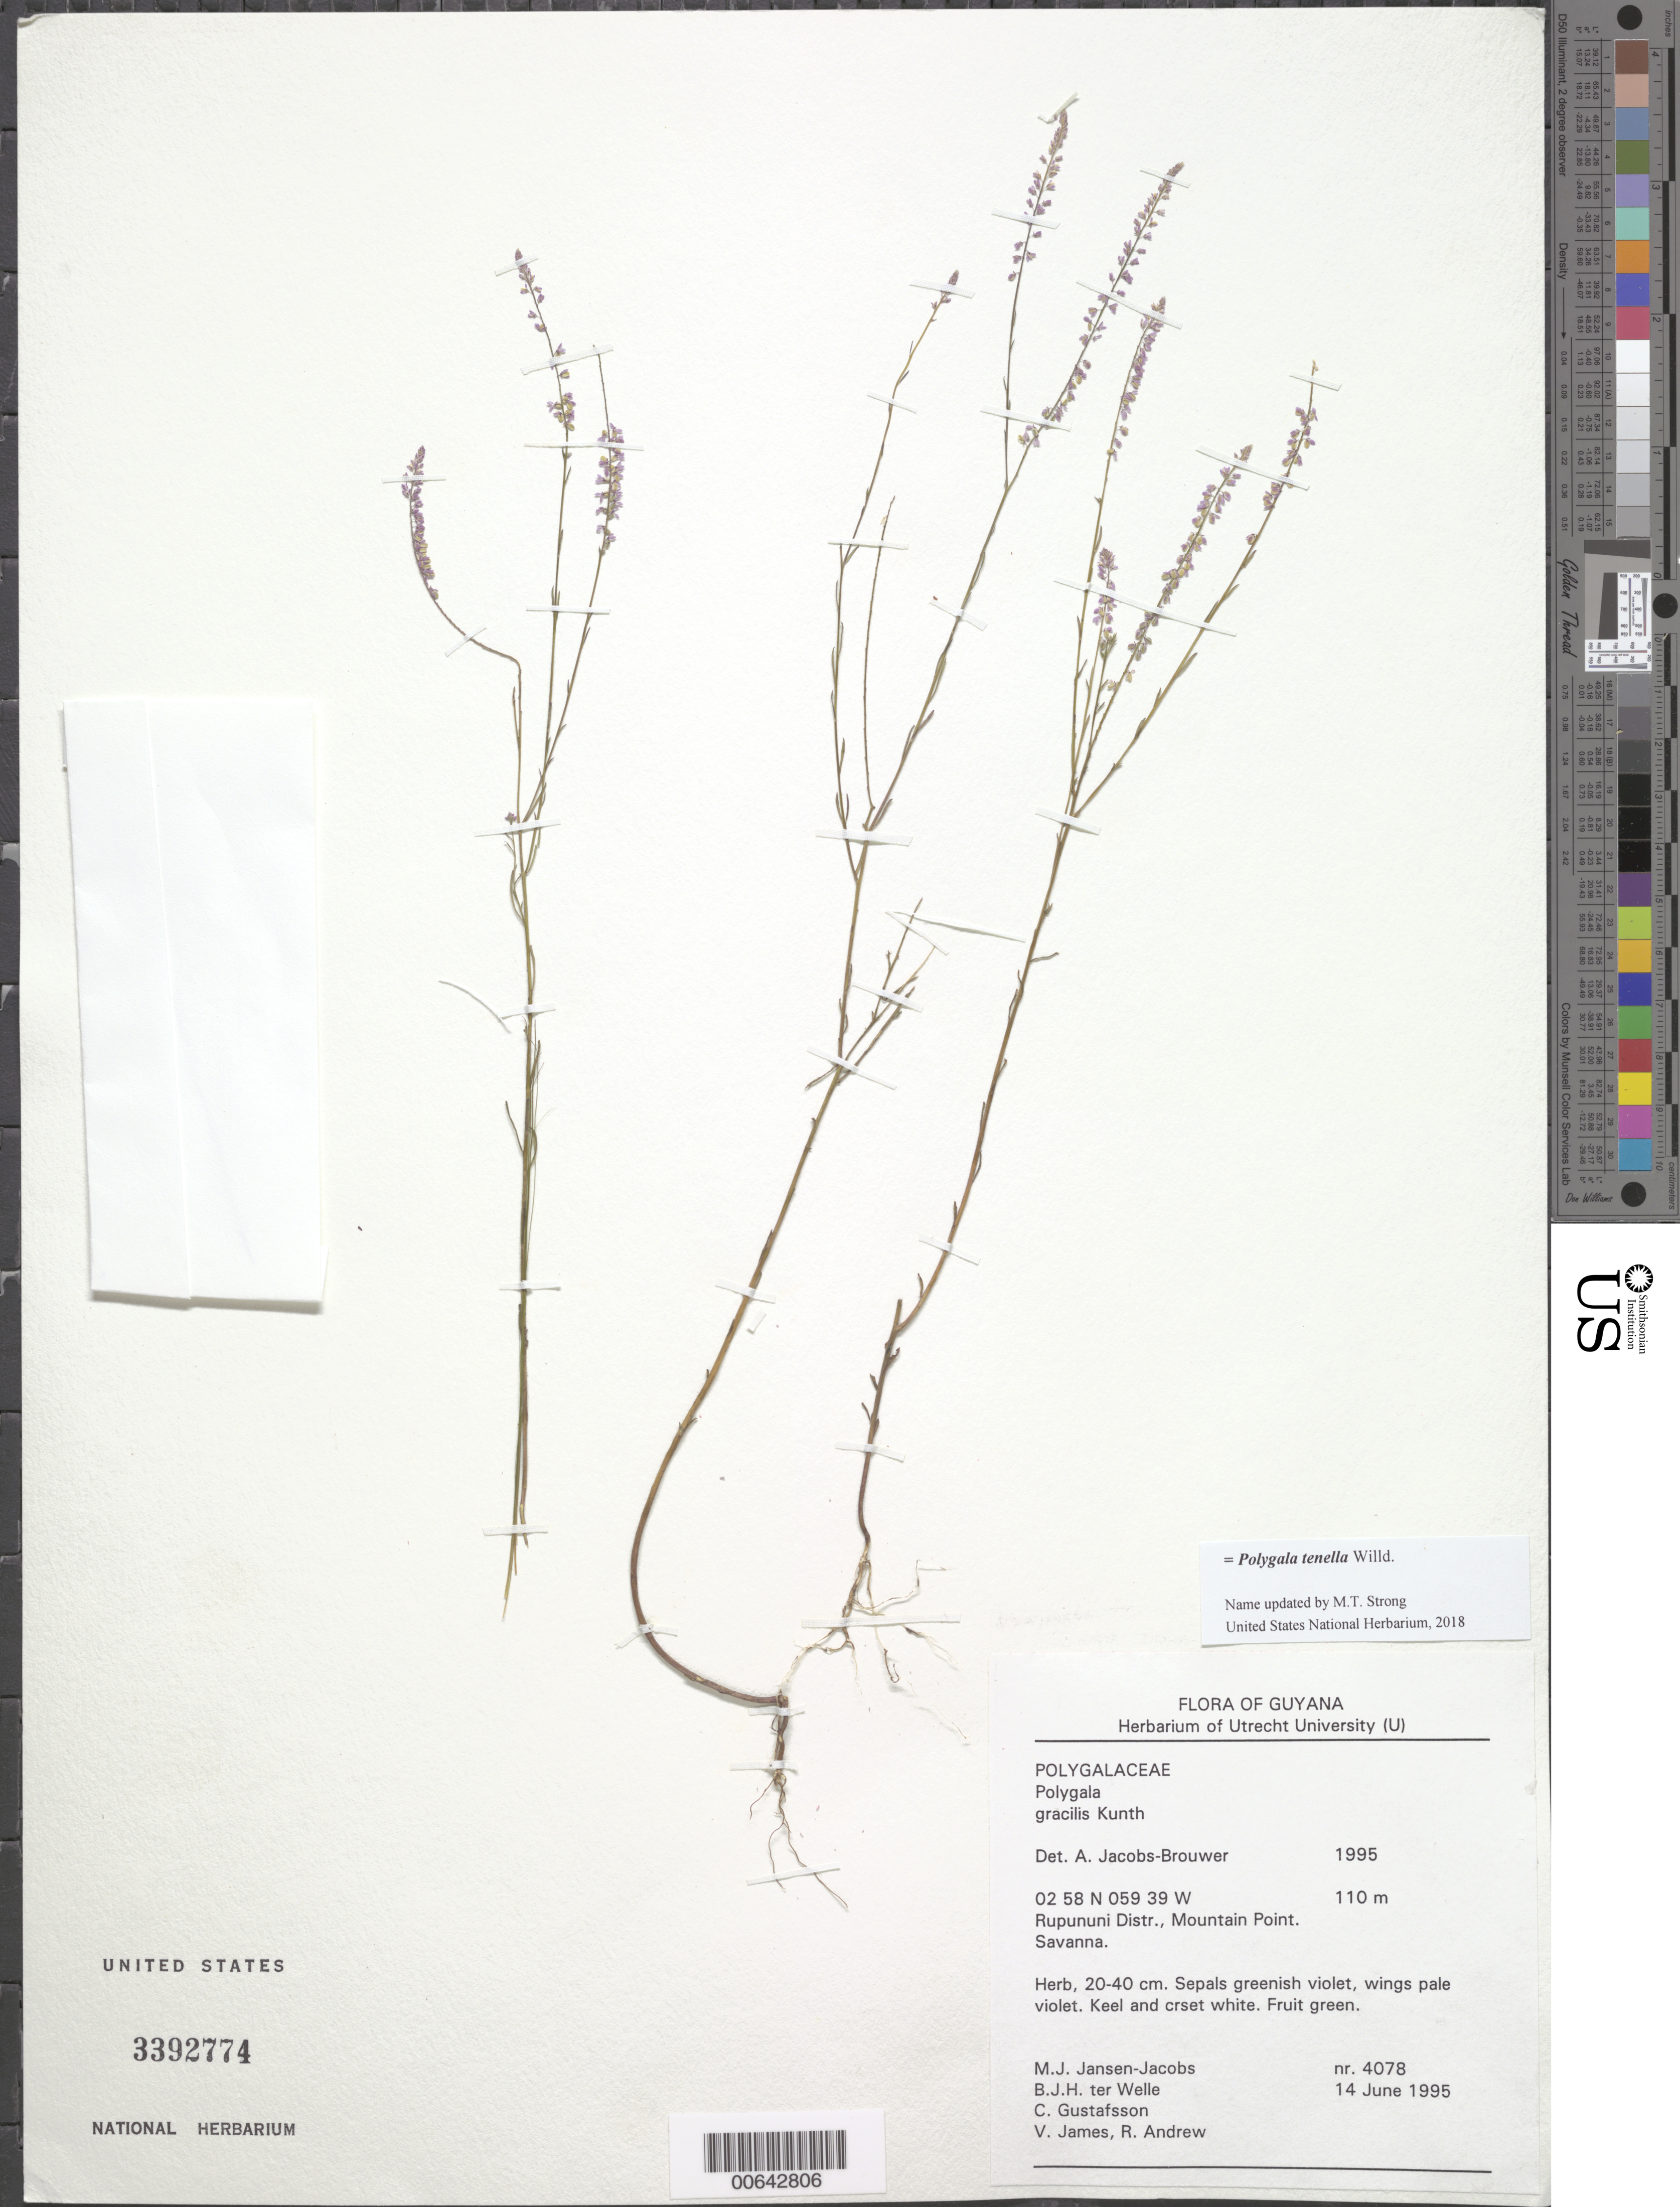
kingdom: Plantae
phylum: Tracheophyta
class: Magnoliopsida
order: Fabales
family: Polygalaceae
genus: Polygala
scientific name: Polygala tenella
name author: Willd.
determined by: Bernardi, L.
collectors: M. J. Jansen-Jacobs, B. Welle, C. G. Gustafsson, V. James & R. Andrew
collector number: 4078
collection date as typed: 14-Jun-95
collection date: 1995-06-14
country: Guyana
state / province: U. Takutu-U. Essequibo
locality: Mountain Point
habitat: Savanna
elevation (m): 110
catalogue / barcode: US 3392774